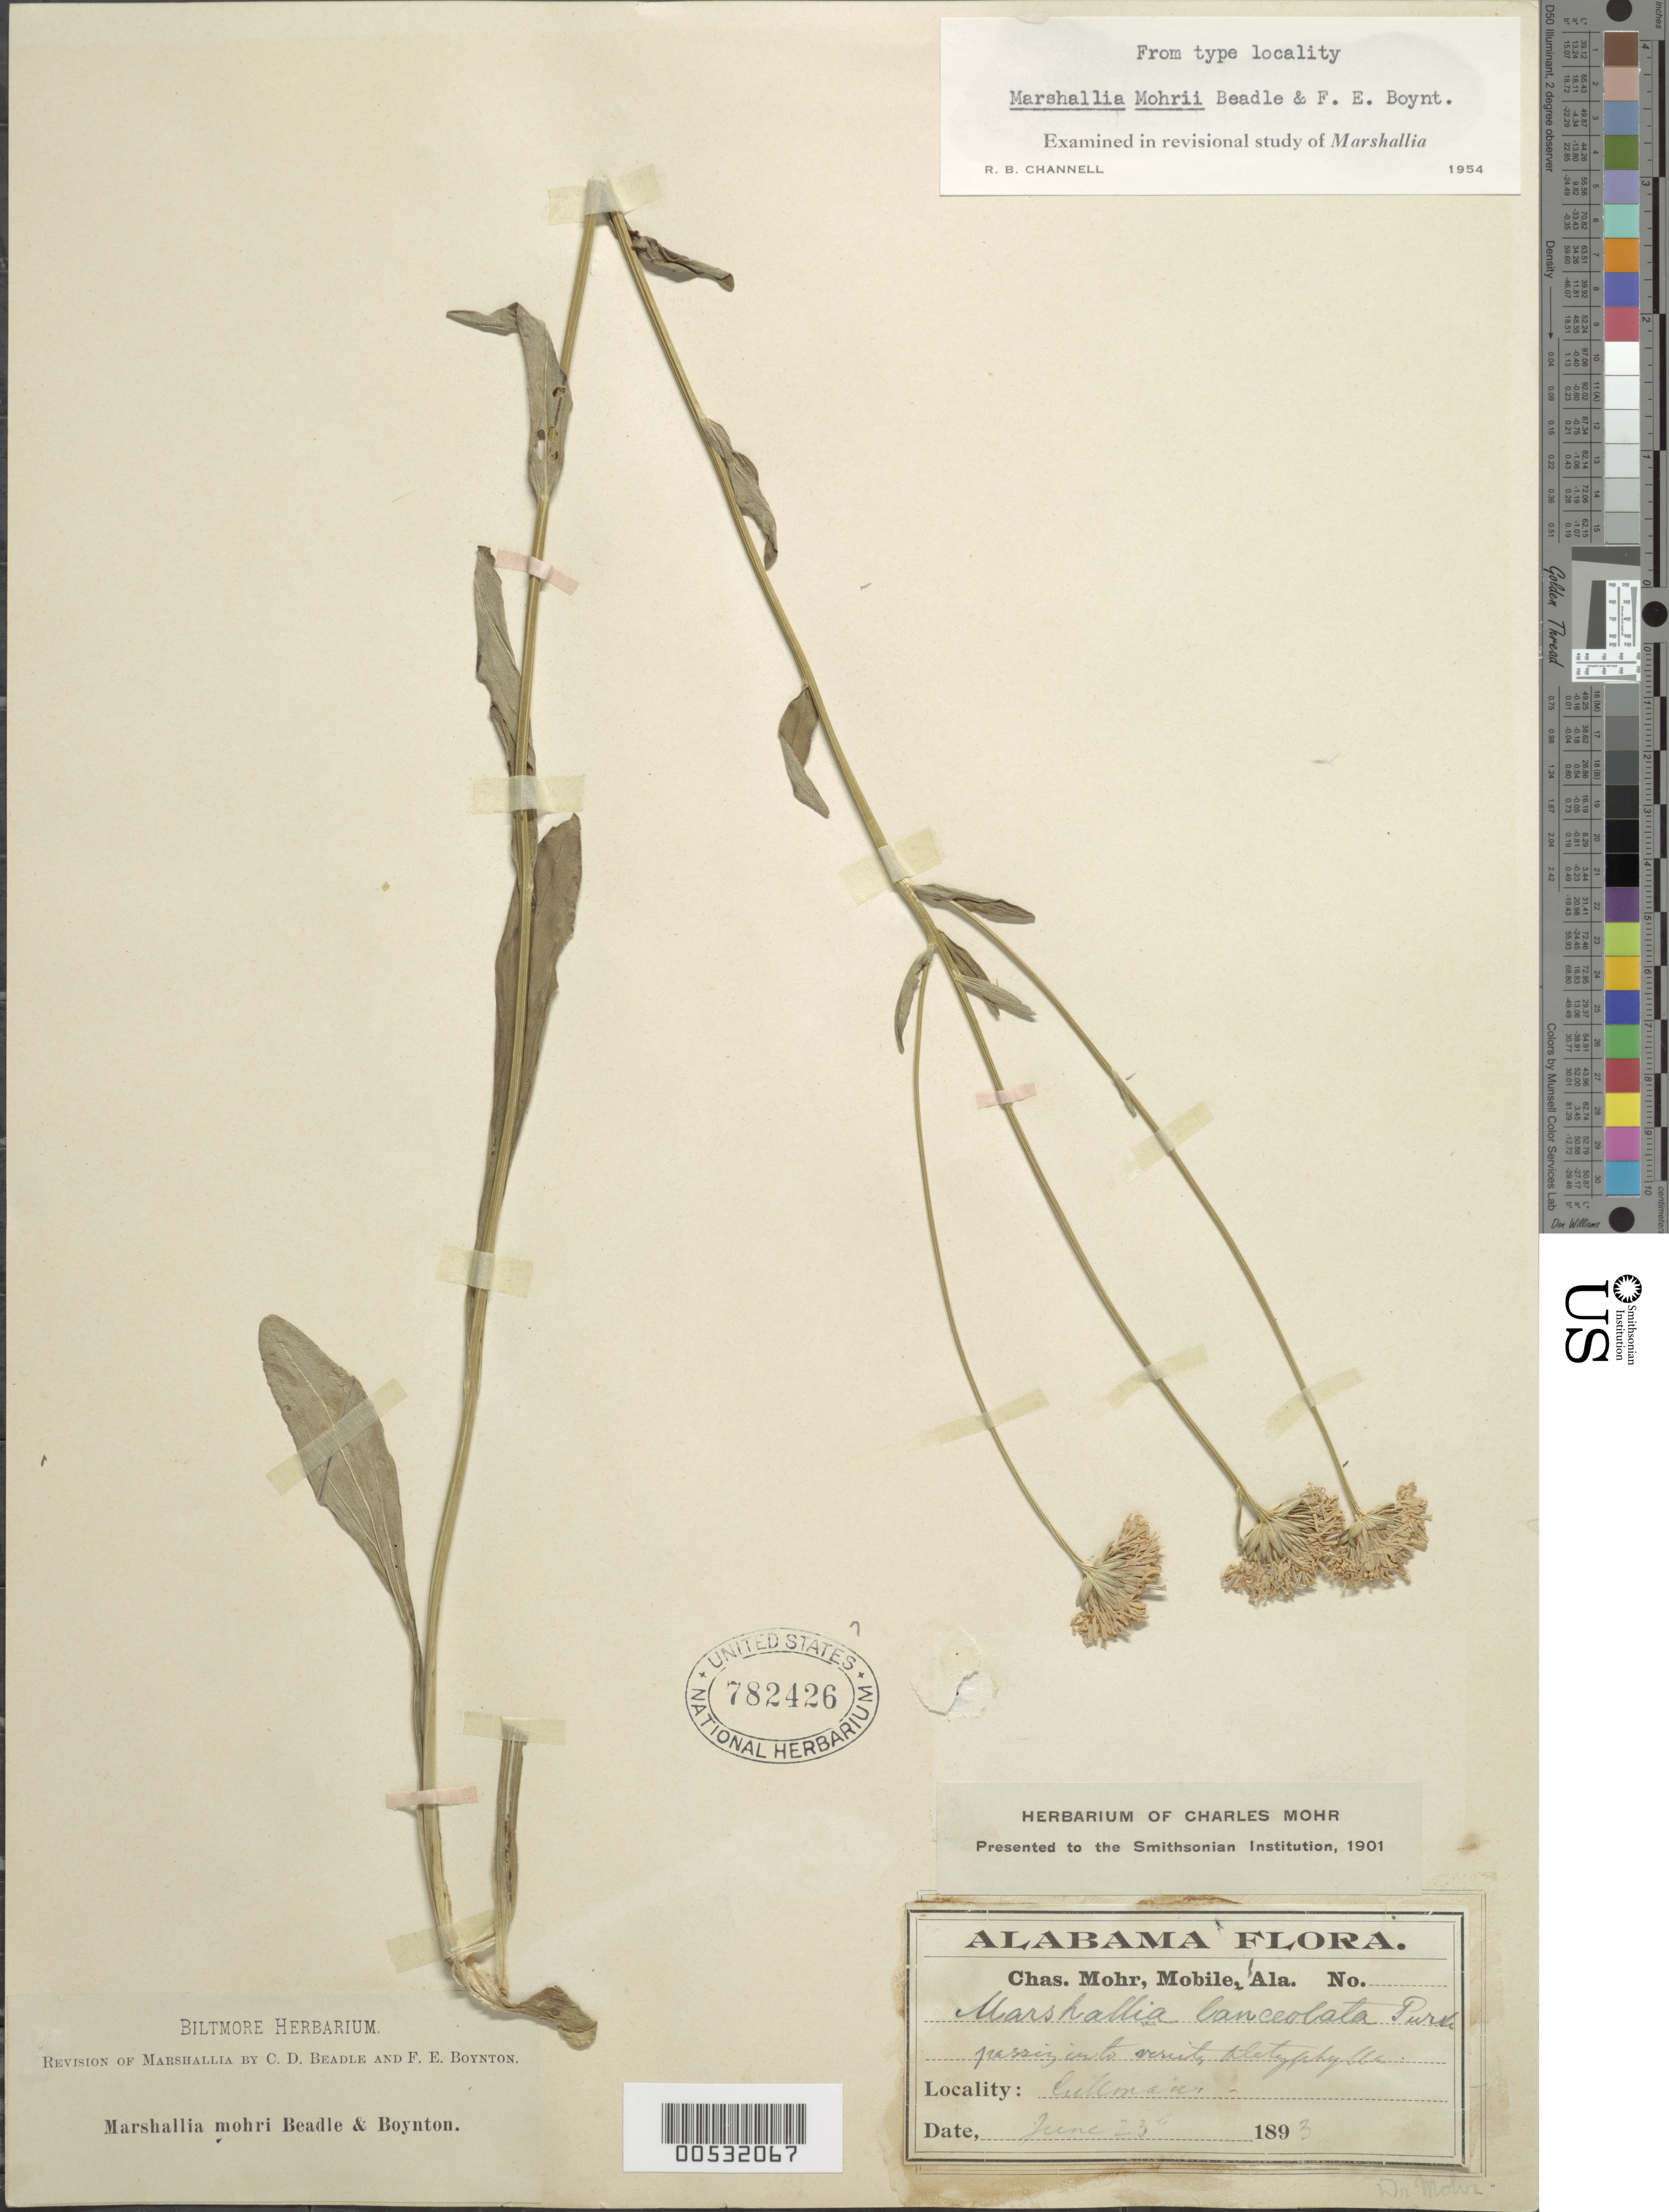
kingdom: Plantae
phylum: Tracheophyta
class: Magnoliopsida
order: Asterales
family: Asteraceae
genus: Marshallia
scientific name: Marshallia mohrii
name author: Beadle & F.E. Boynton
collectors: C. T. Mohr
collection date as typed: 23 Jun 1893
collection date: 1893-06-23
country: United States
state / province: Alabama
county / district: Cullman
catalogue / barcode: US 782426